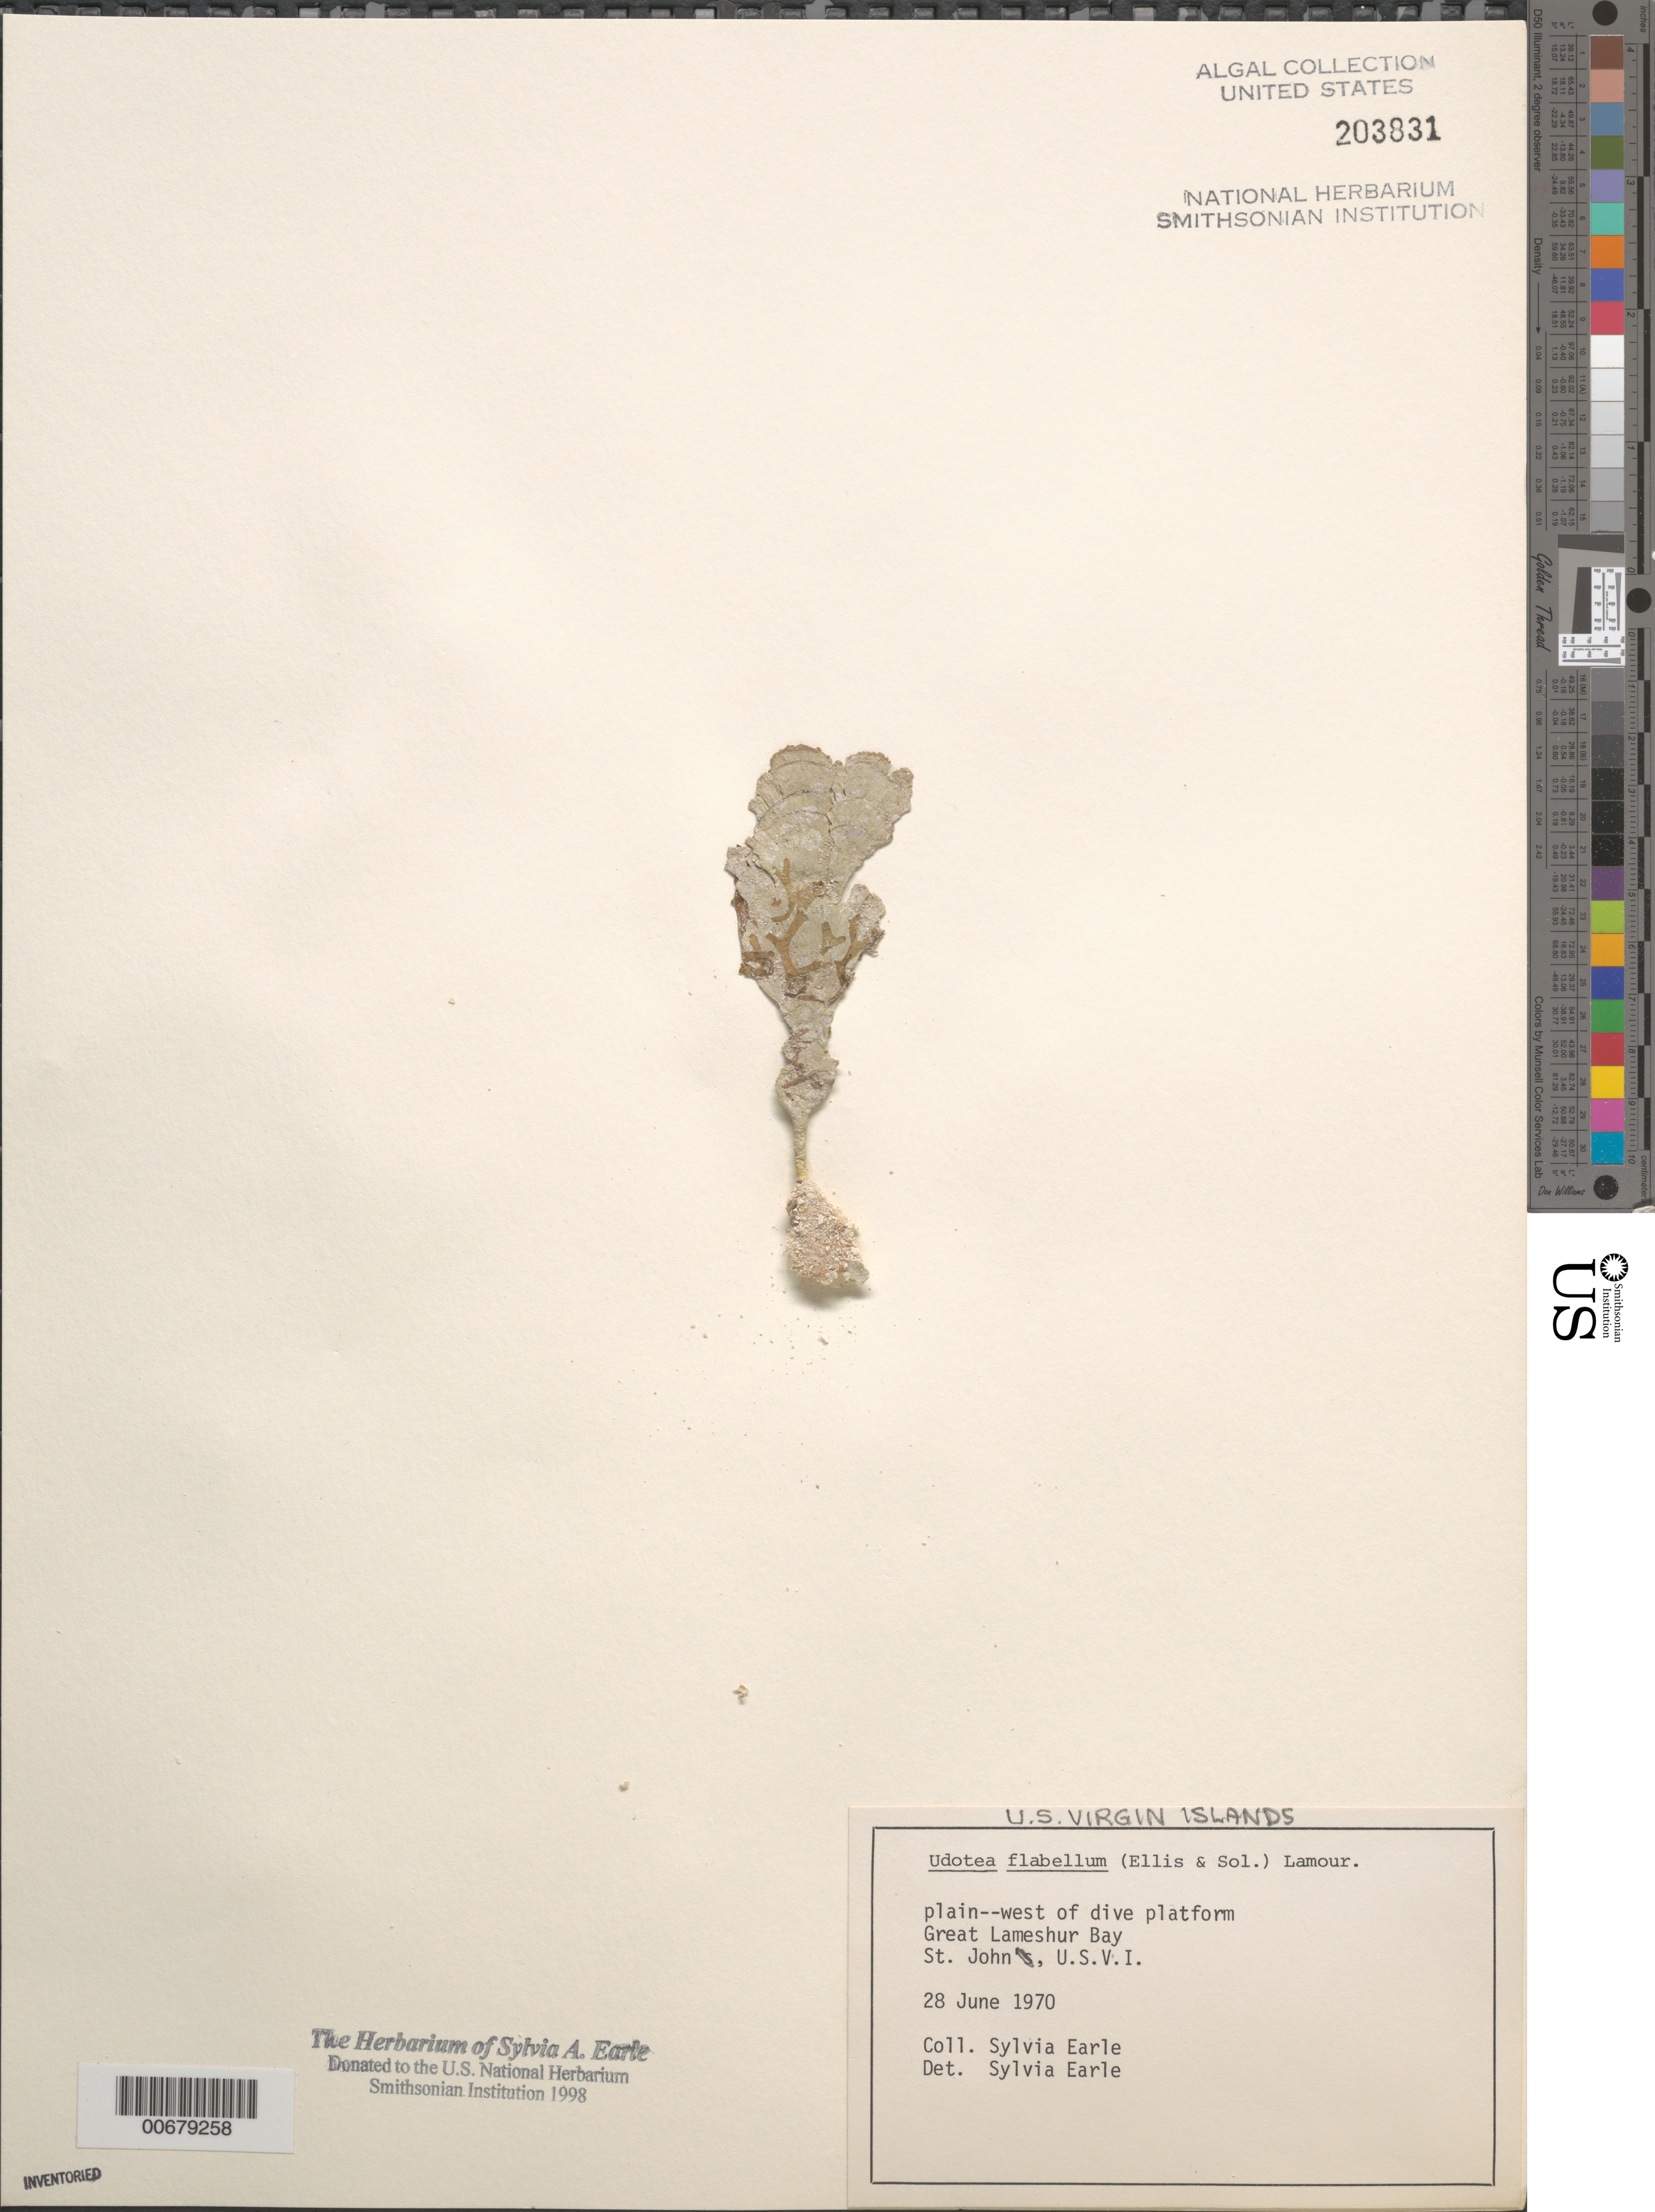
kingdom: Plantae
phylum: Chlorophyta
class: Ulvophyceae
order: Bryopsidales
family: Udoteaceae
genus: Udotea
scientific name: Udotea flabellum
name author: (J. Ellis & Sol.) M. Howe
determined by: Earle, S. A.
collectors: S. A. Earle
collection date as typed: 28 Jun 1970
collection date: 1970-06-28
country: U.S. Virgin Islands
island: St. John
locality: Great Lameshur Bay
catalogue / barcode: US 203831